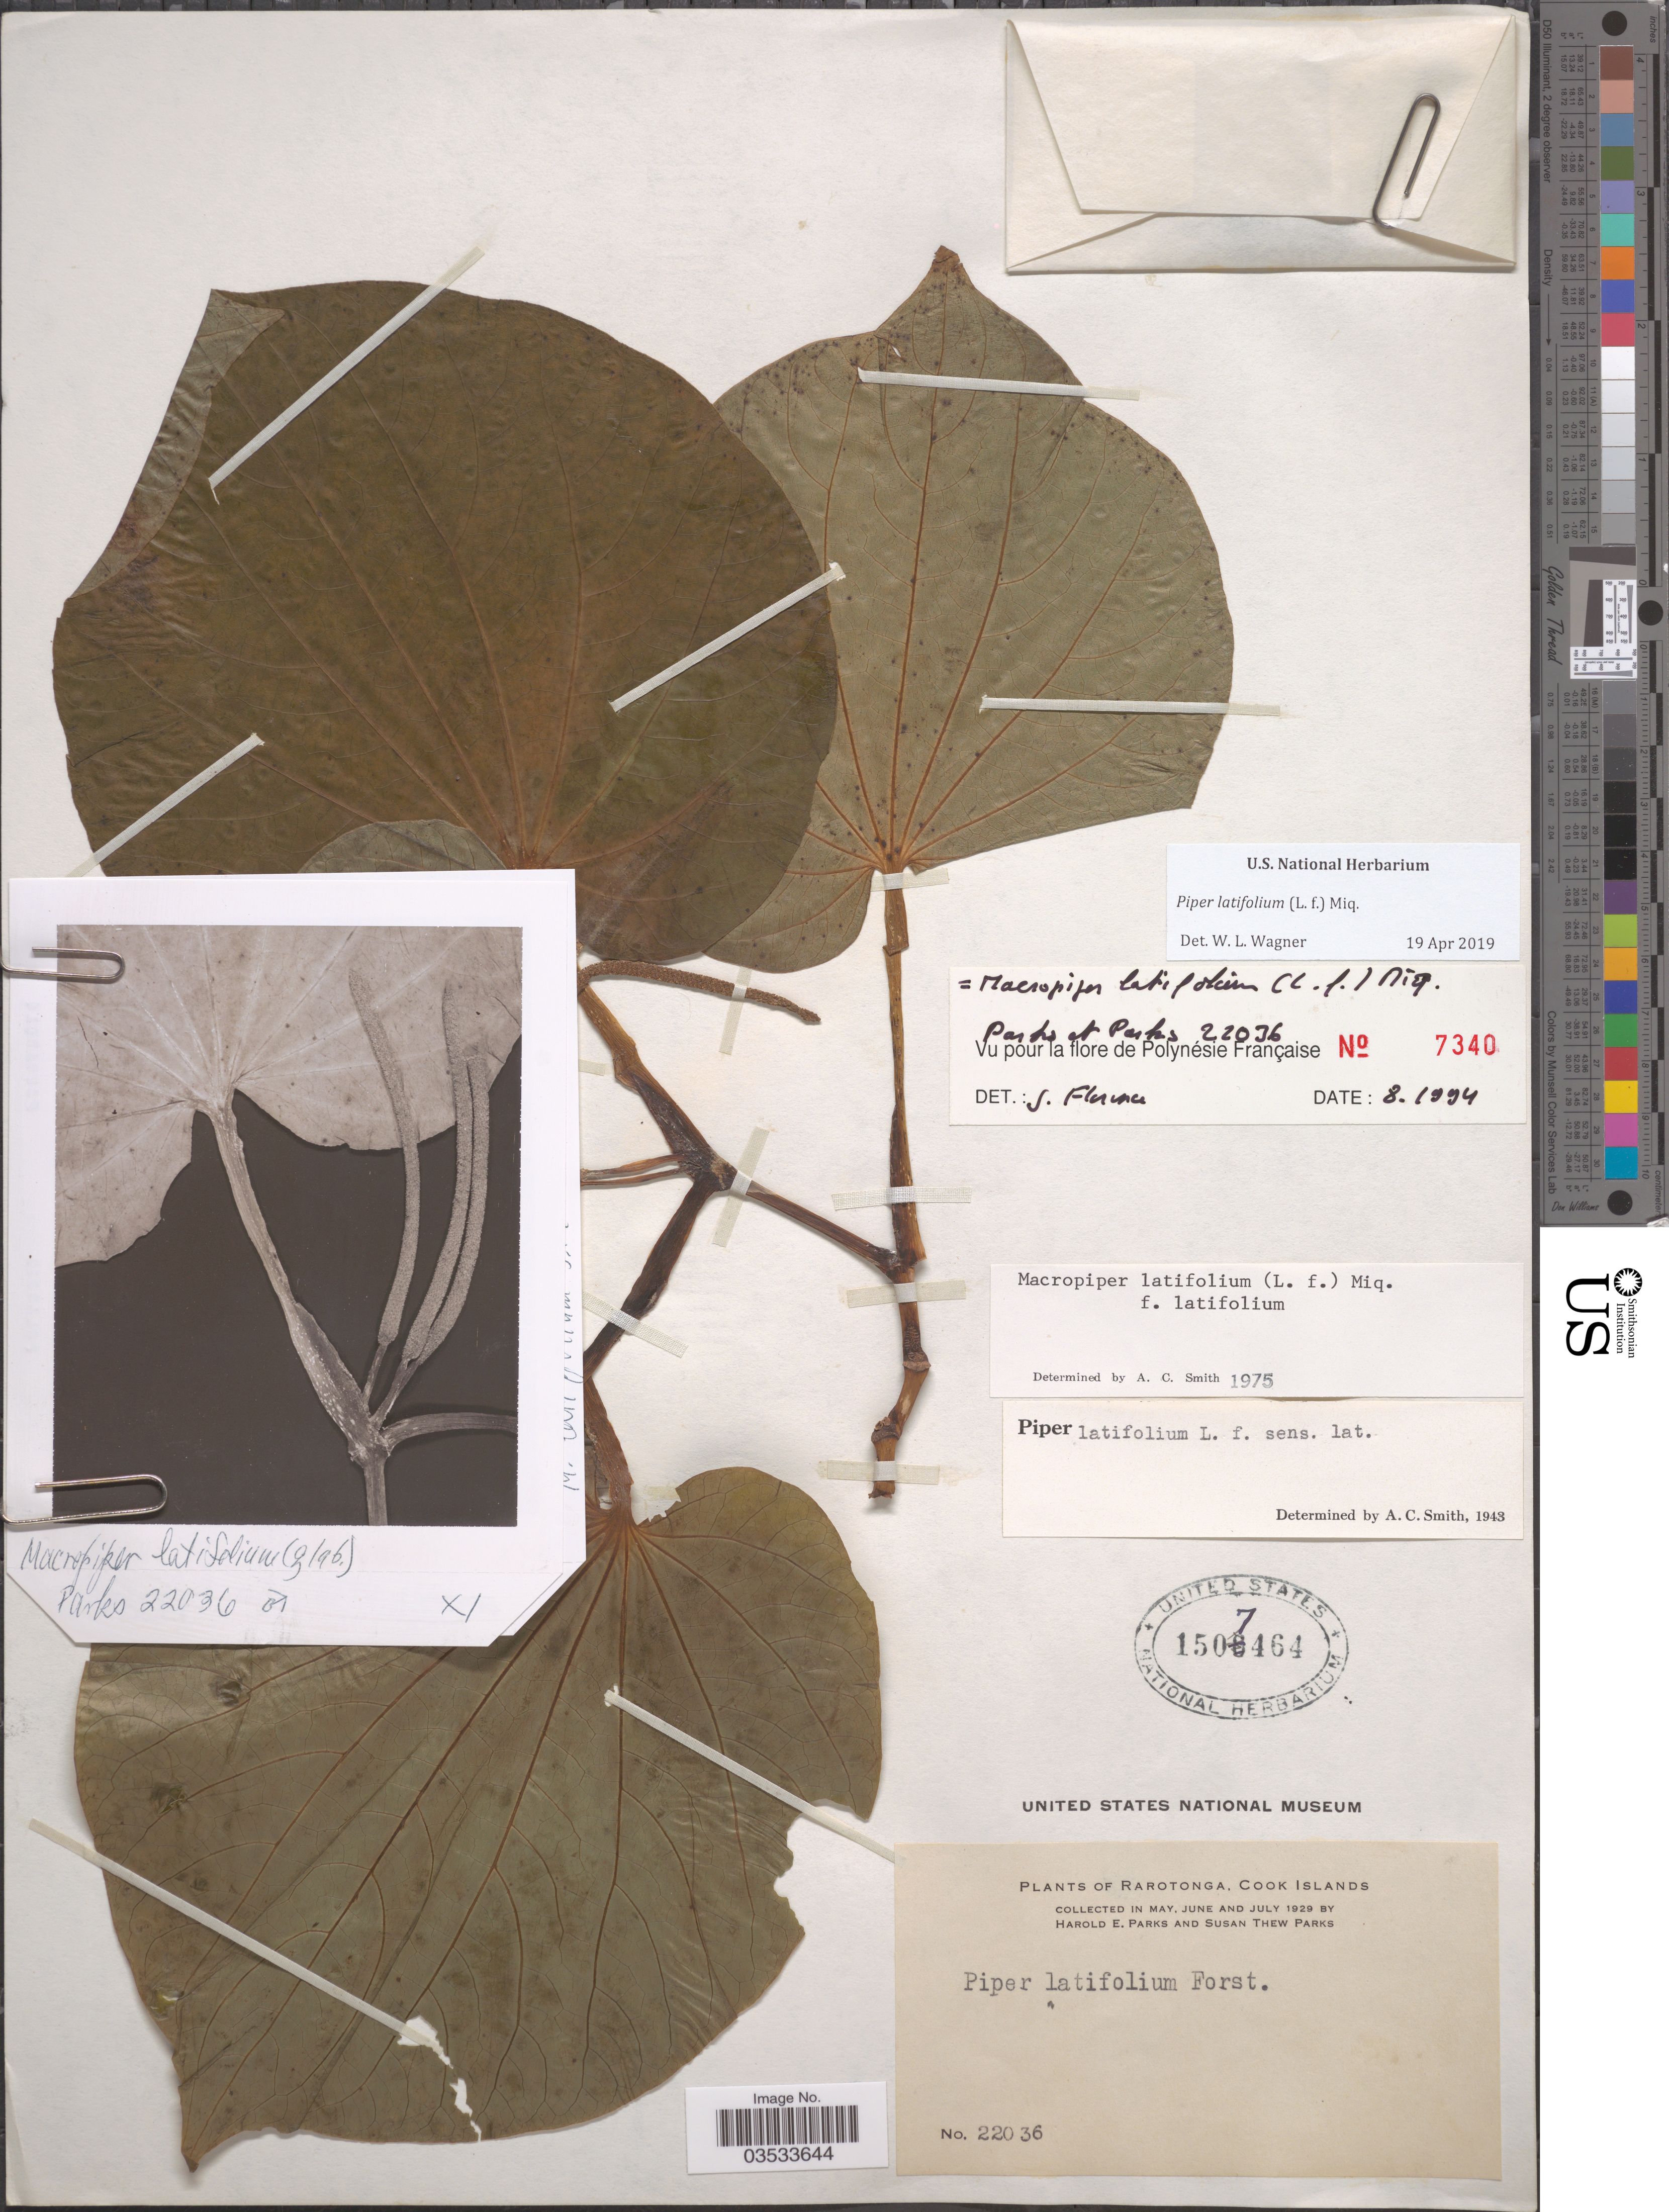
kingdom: Plantae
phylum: Tracheophyta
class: Magnoliopsida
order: Piperales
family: Piperaceae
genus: Piper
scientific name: Piper latifolium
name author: L. f.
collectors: H. E. Parks & S. Parks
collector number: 22036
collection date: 1929-05/1929-07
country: Cook Islands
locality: Rarotonga.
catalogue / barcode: US 1507464